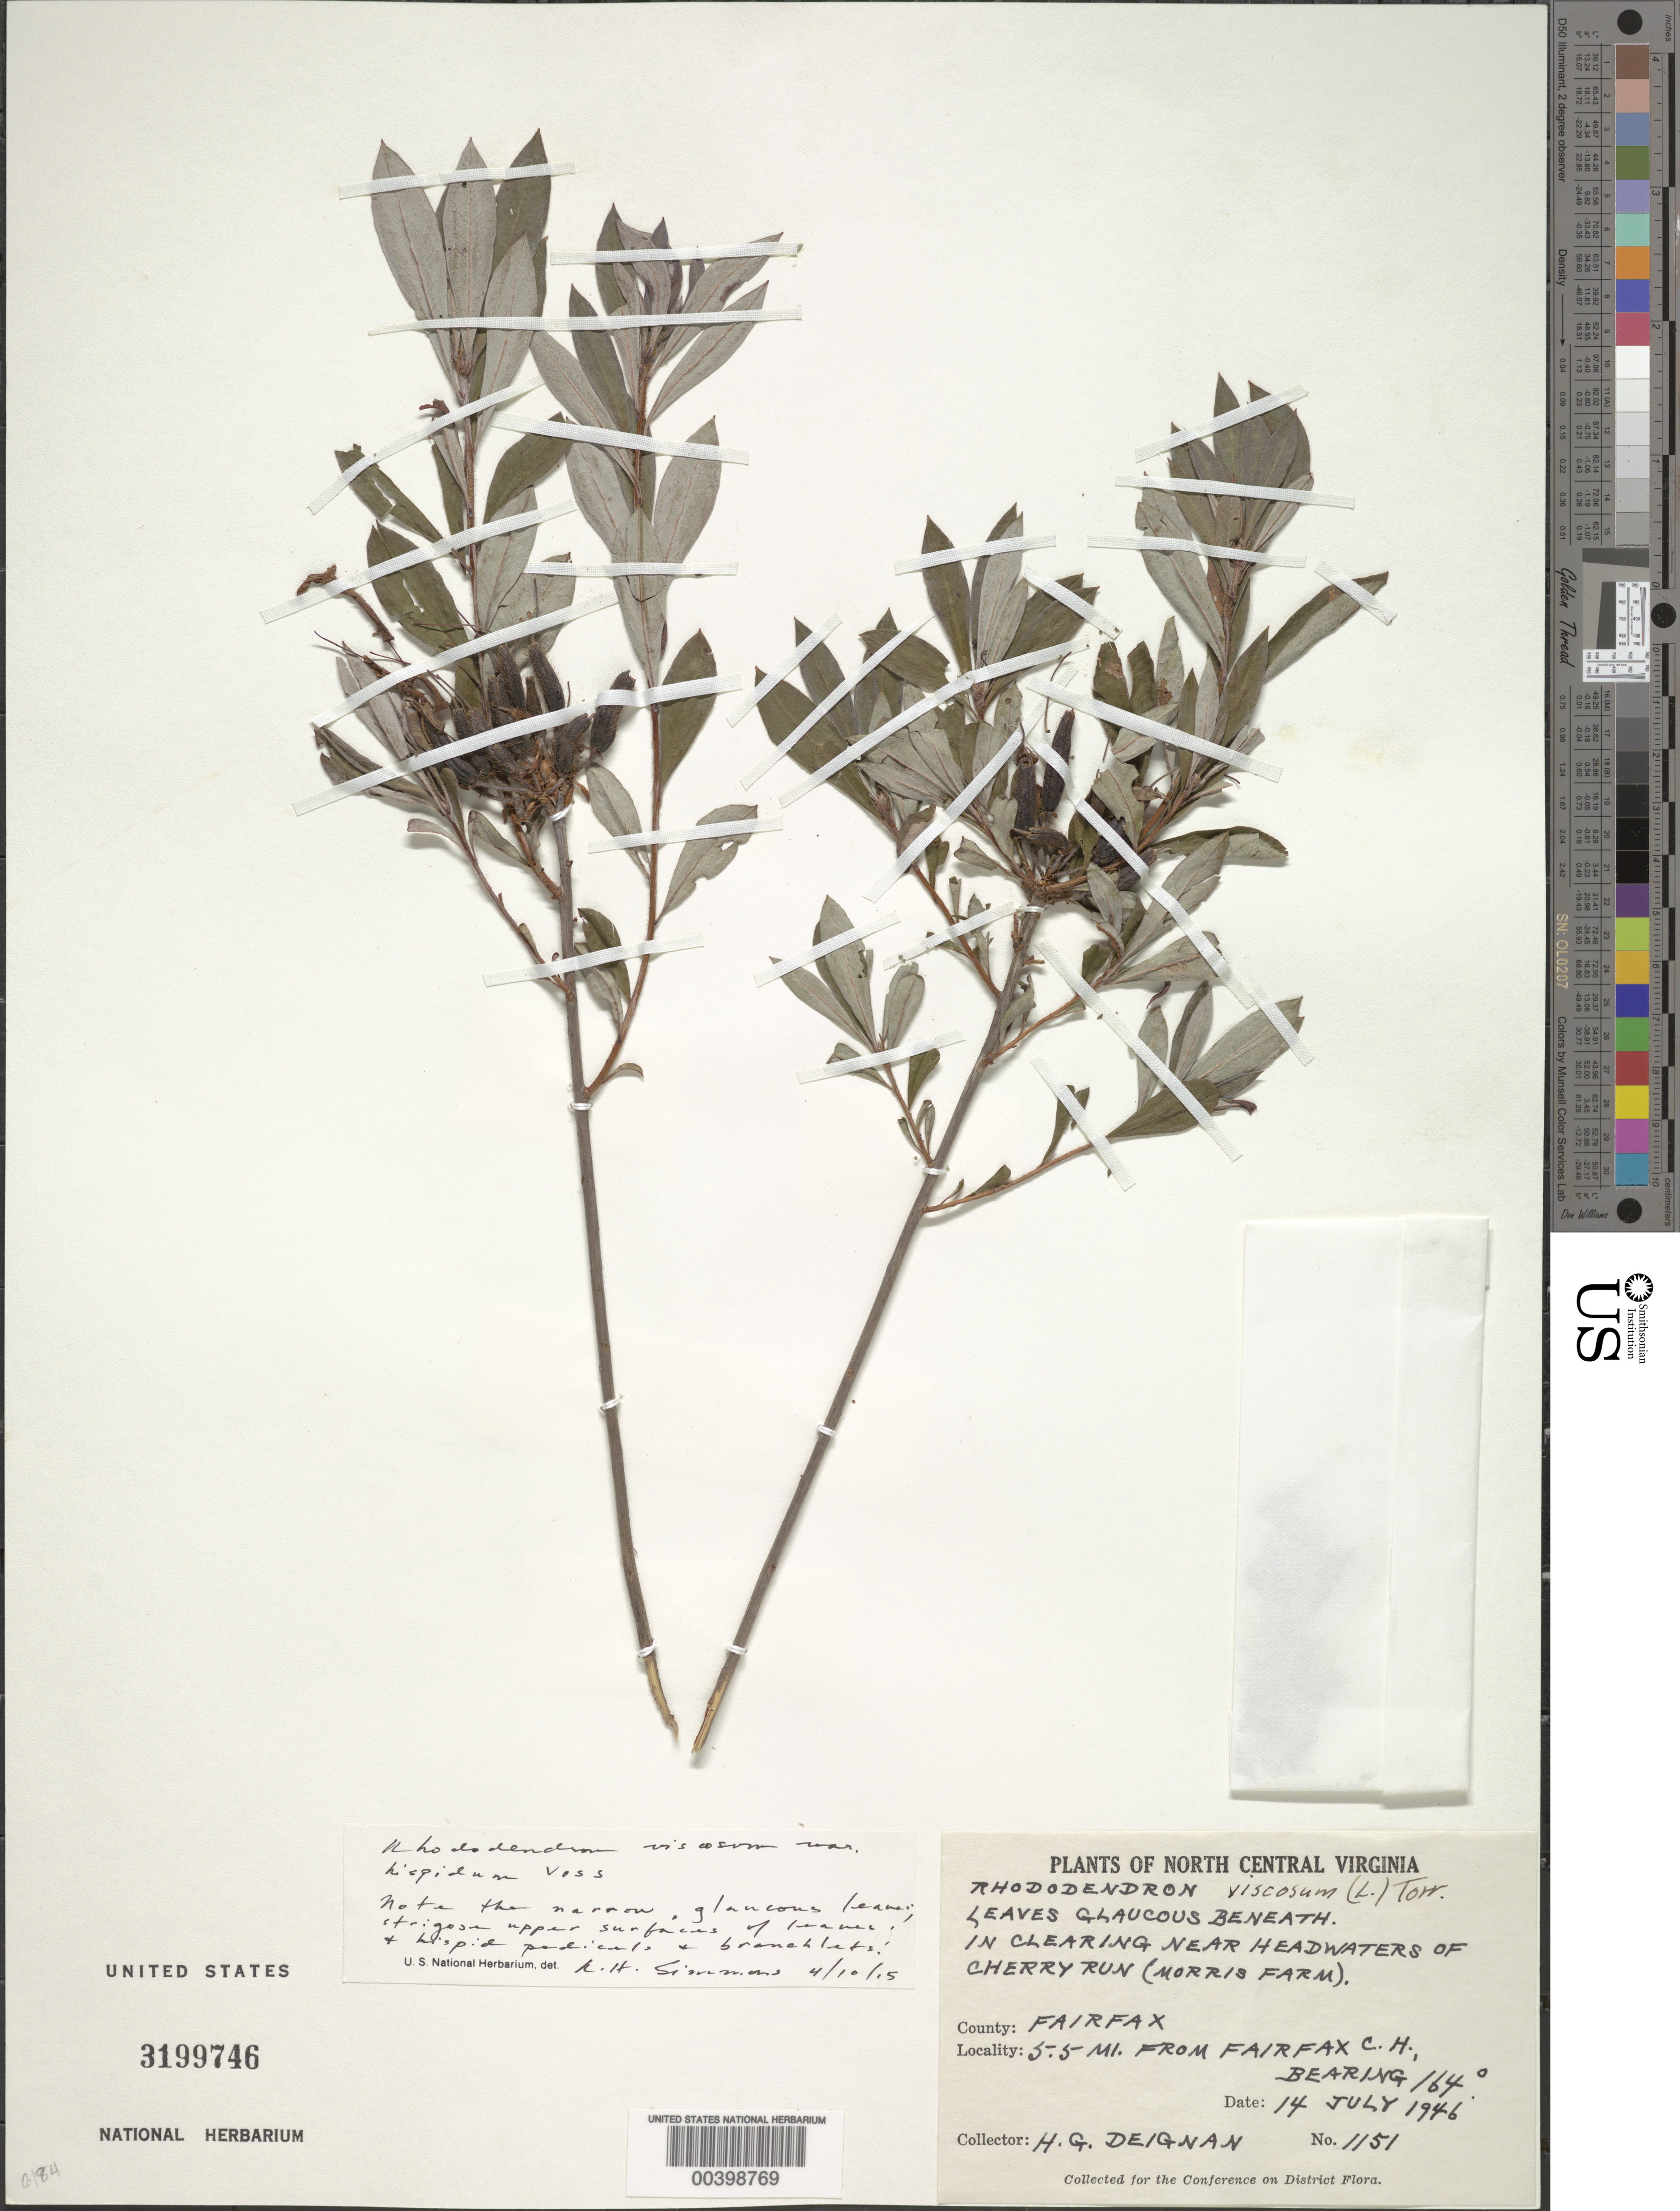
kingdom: Plantae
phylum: Tracheophyta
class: Magnoliopsida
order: Ericales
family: Ericaceae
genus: Rhododendron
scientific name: Rhododendron viscosum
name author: (L.) Torr.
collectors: H. Deignan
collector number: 1151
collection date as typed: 14 Jul 1946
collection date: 1946-07-14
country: United States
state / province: Virginia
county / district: Fairfax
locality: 5.5 Mi from Fairfax County Court House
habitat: In clearing near headwaters of run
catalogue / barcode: US 3199746